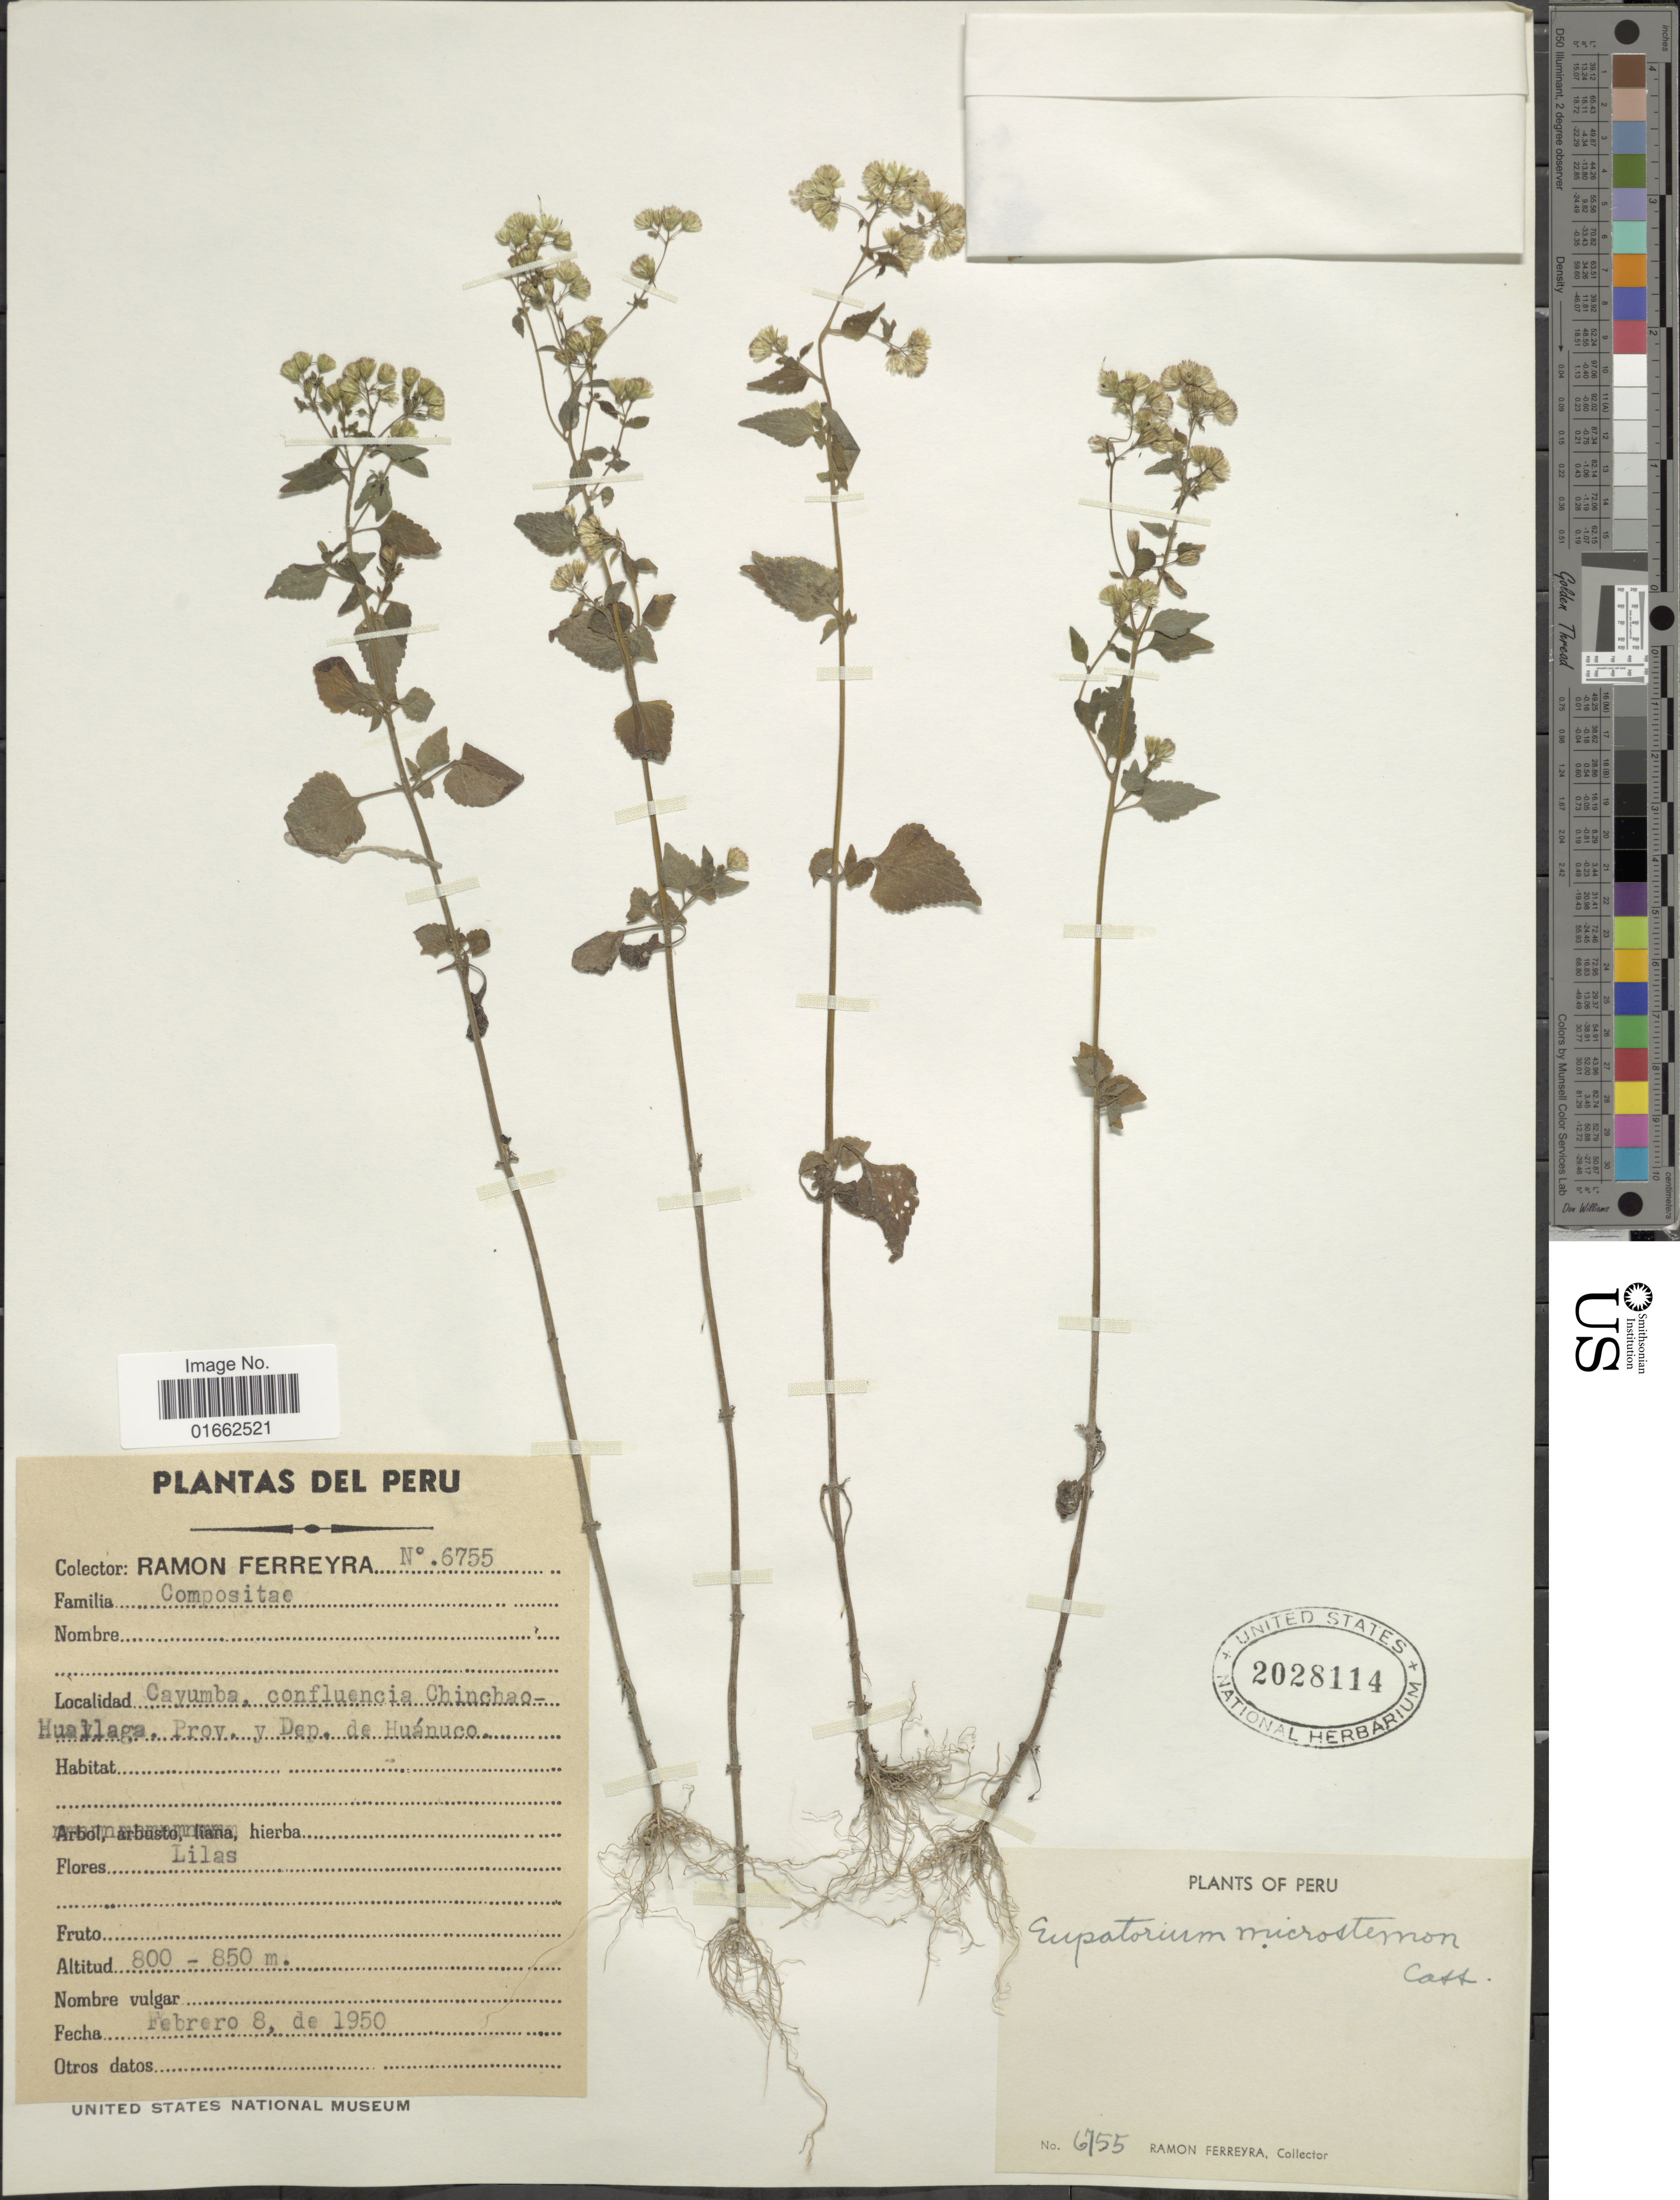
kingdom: Plantae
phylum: Tracheophyta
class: Magnoliopsida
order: Asterales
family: Asteraceae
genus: Fleischmannia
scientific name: Fleischmannia microstemon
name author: (Cass.) R.M. King & H. Rob.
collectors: R. A. Ferreyra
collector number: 6755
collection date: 1950-02-08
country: Peru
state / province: Huánuco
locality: Cayumba, confluencia Chichao-Huallaga, Prov. y Dep. de Huánuco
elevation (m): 800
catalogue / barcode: US 2028114